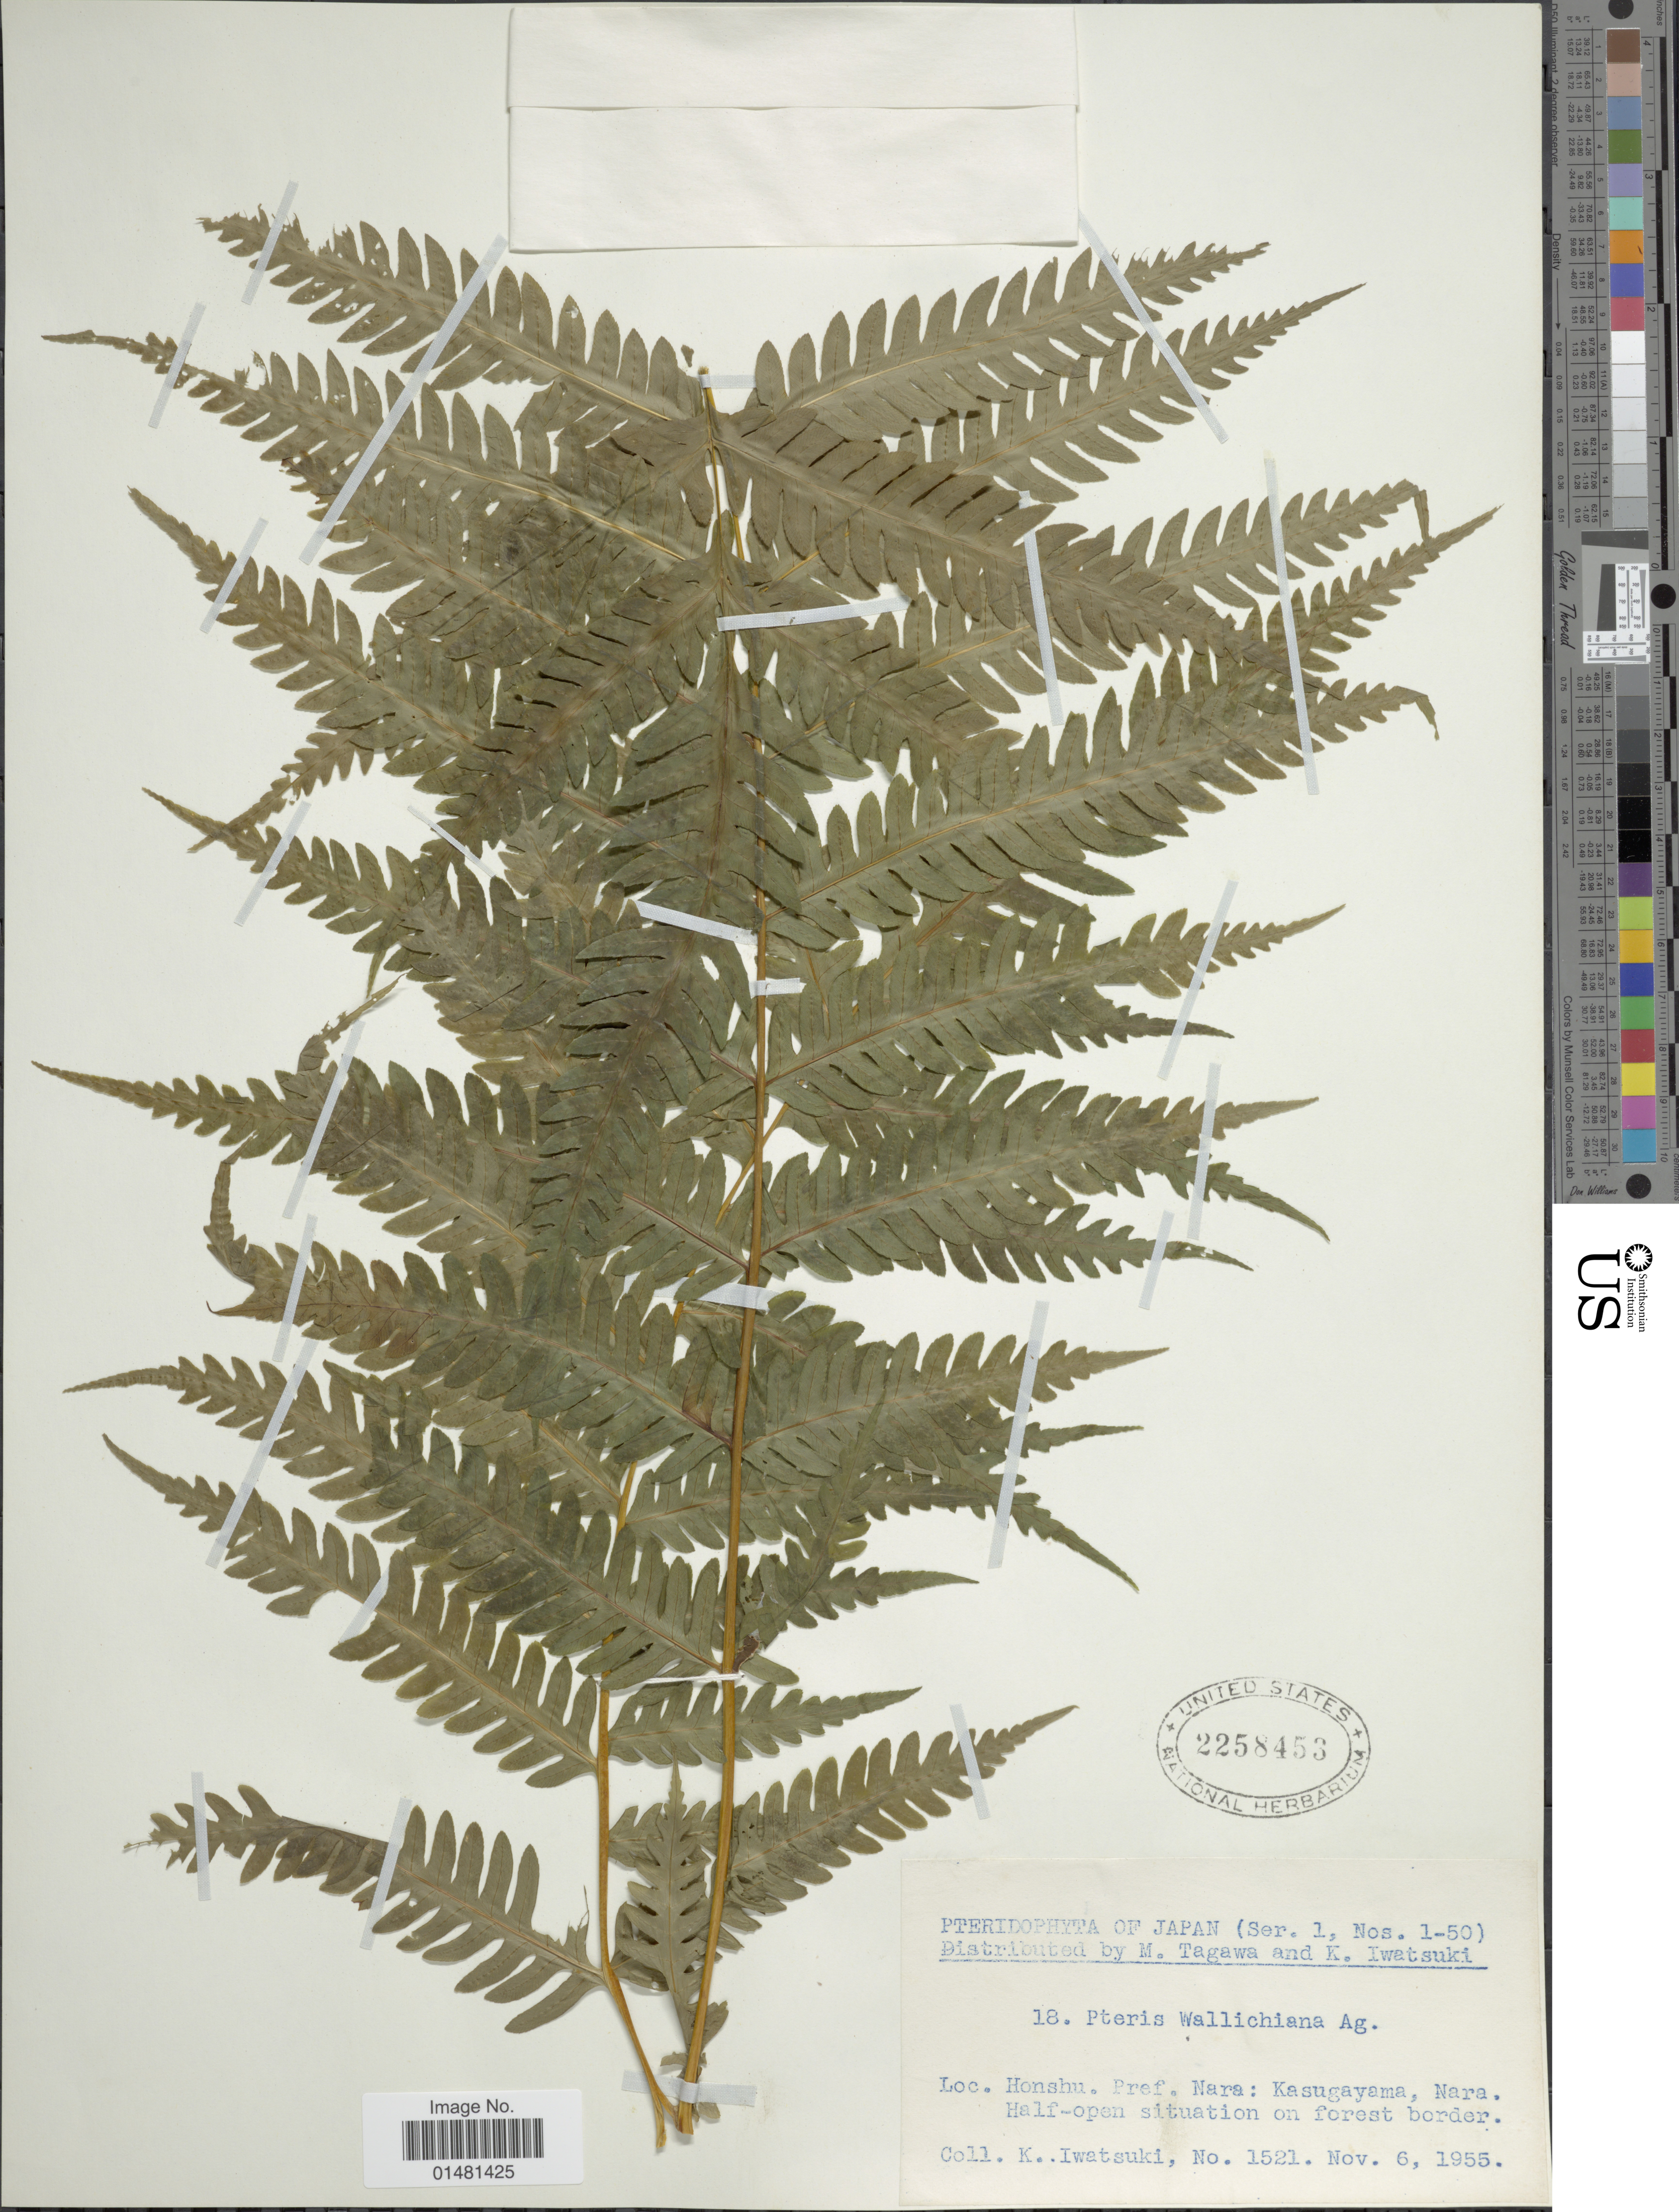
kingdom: Plantae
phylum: Tracheophyta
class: Polypodiopsida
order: Polypodiales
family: Pteridaceae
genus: Pteris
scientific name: Pteris wallichiana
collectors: K. Iwatsuki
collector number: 1521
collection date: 1955-11-06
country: Japan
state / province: Nara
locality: Honshu Pref Nara: Kasugayama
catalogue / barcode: US 2258453